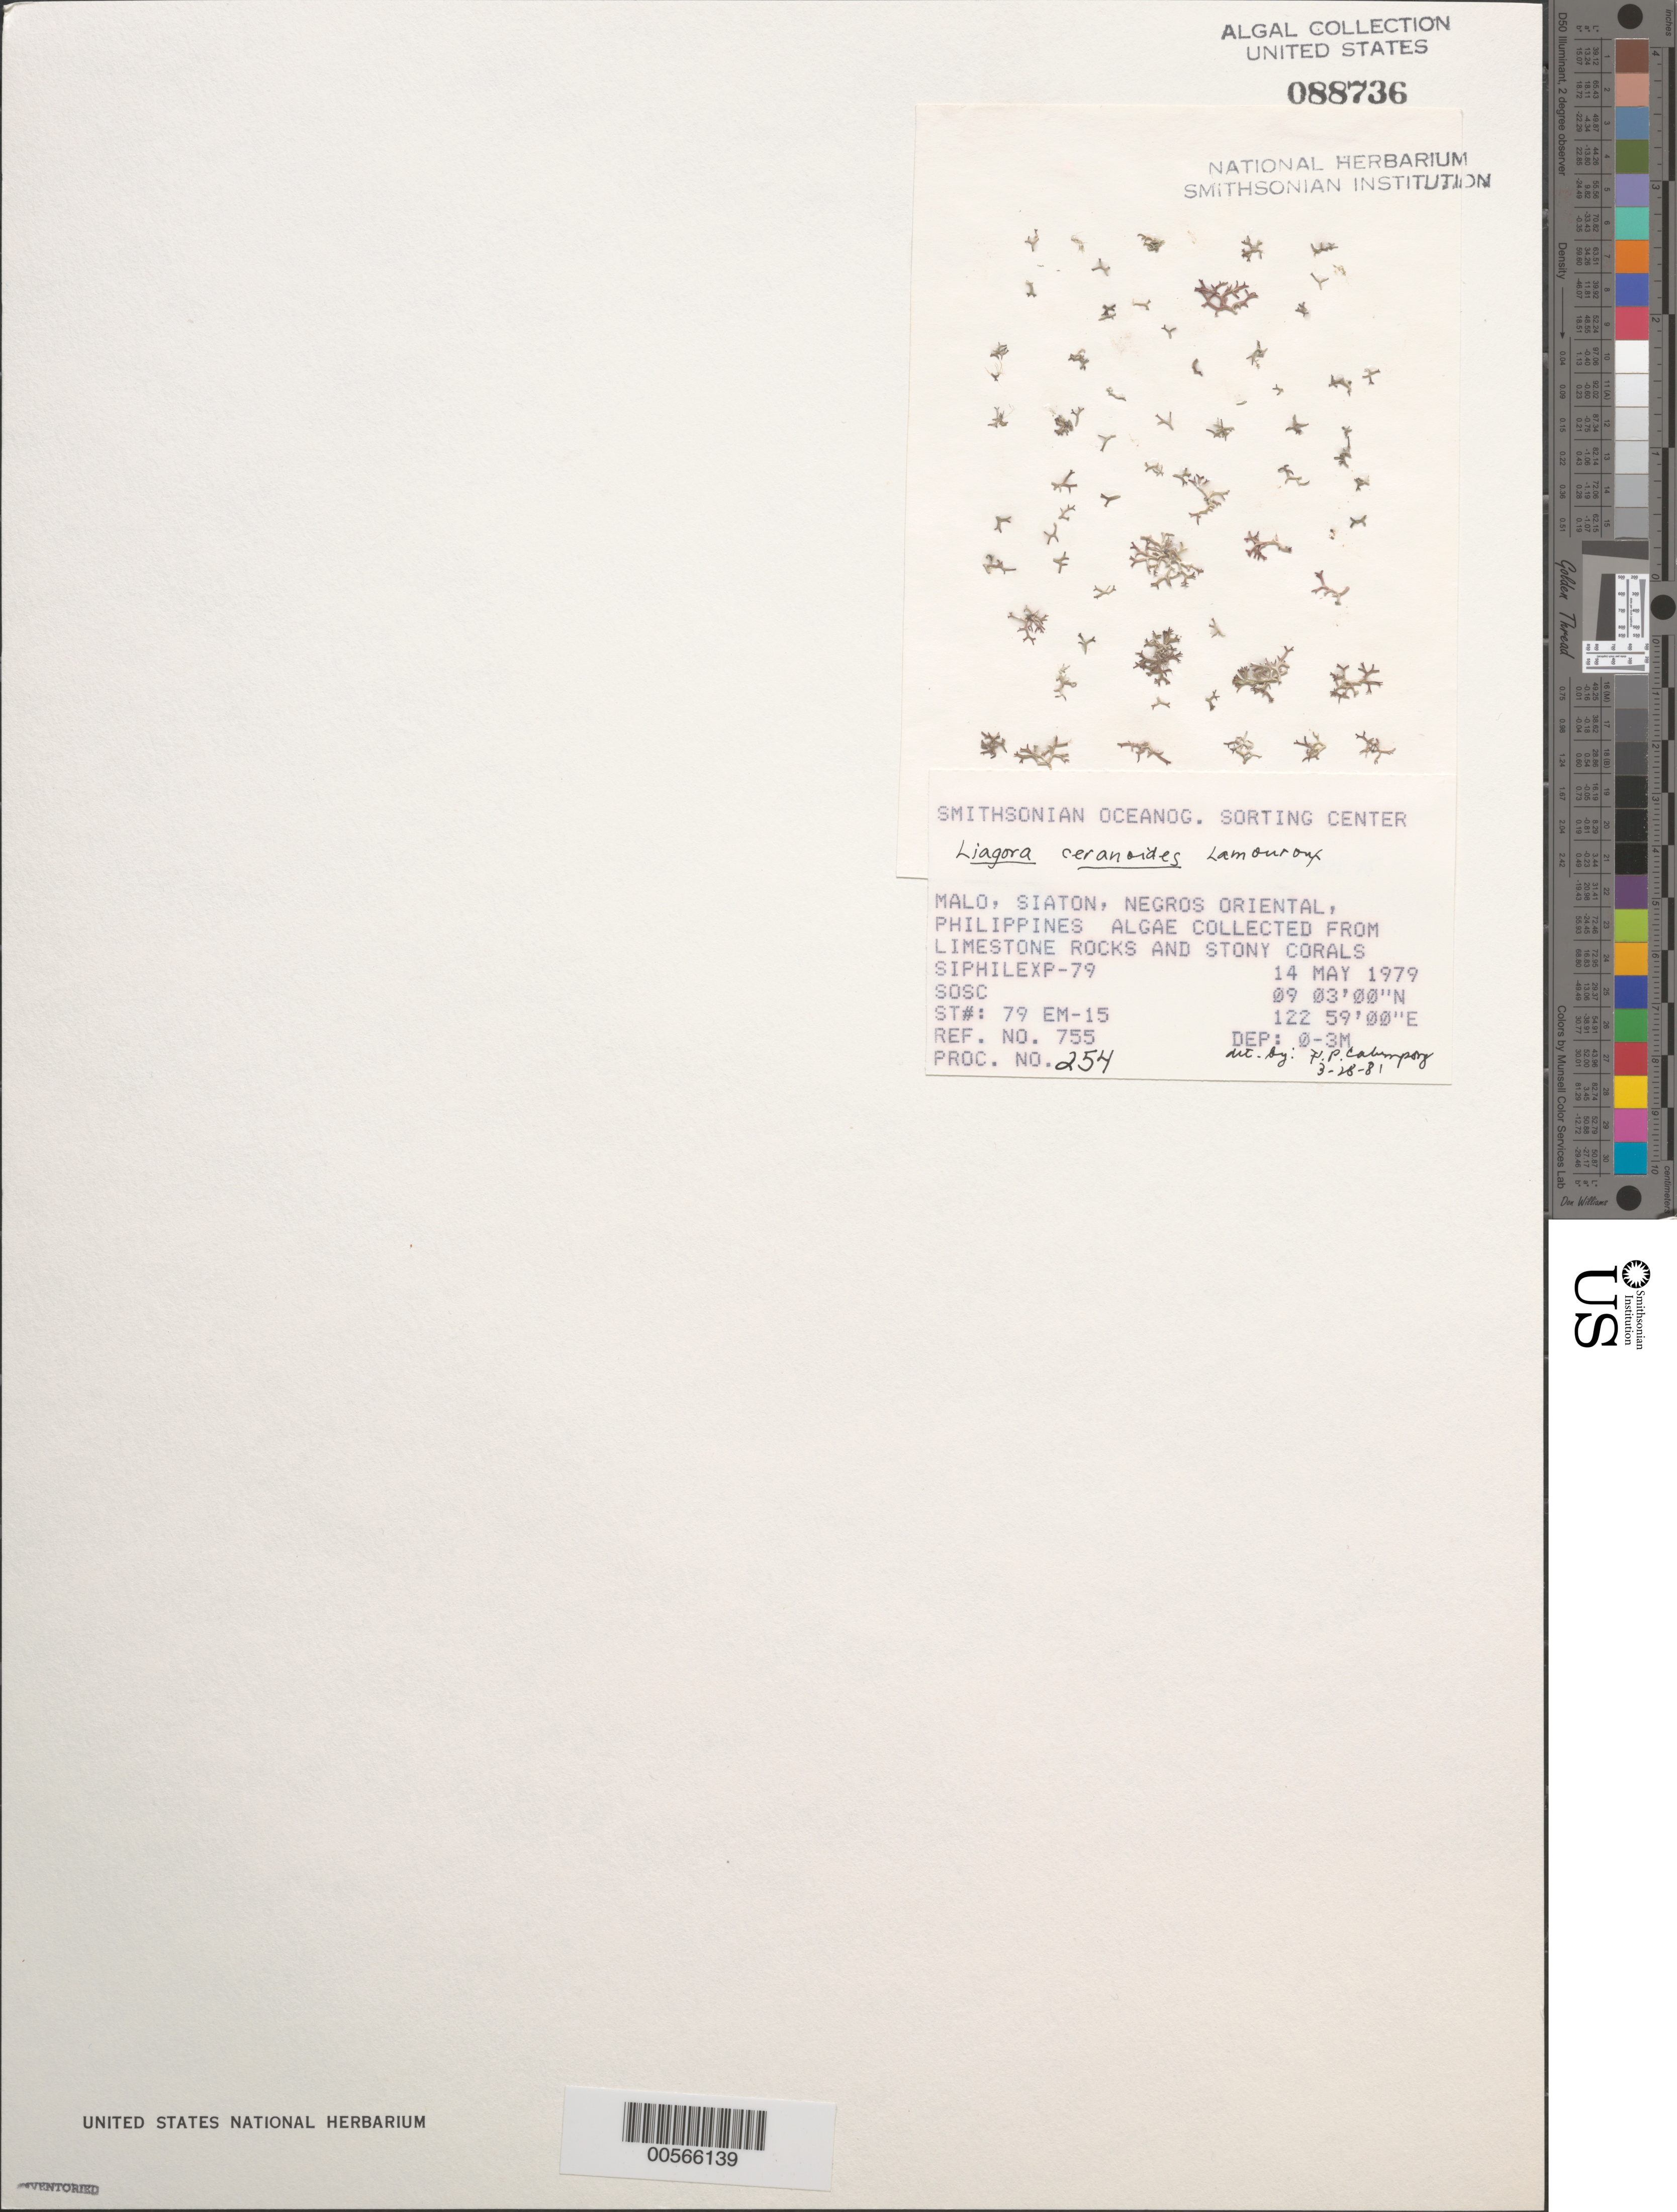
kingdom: Plantae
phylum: Rhodophyta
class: Florideophyceae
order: Nemaliales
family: Liagoraceae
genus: Liagora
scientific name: Liagora ceranoides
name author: J.V.Lamouroux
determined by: Calumpong, H. P.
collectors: SOSC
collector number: Station 79 Em-15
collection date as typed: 14 May 1979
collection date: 1979-05-14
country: Philippines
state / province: Central Visayas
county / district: Negros Oriental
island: Negros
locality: Malo, Siaton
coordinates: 09 03'00"N, 122 59'00"E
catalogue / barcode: US 88736